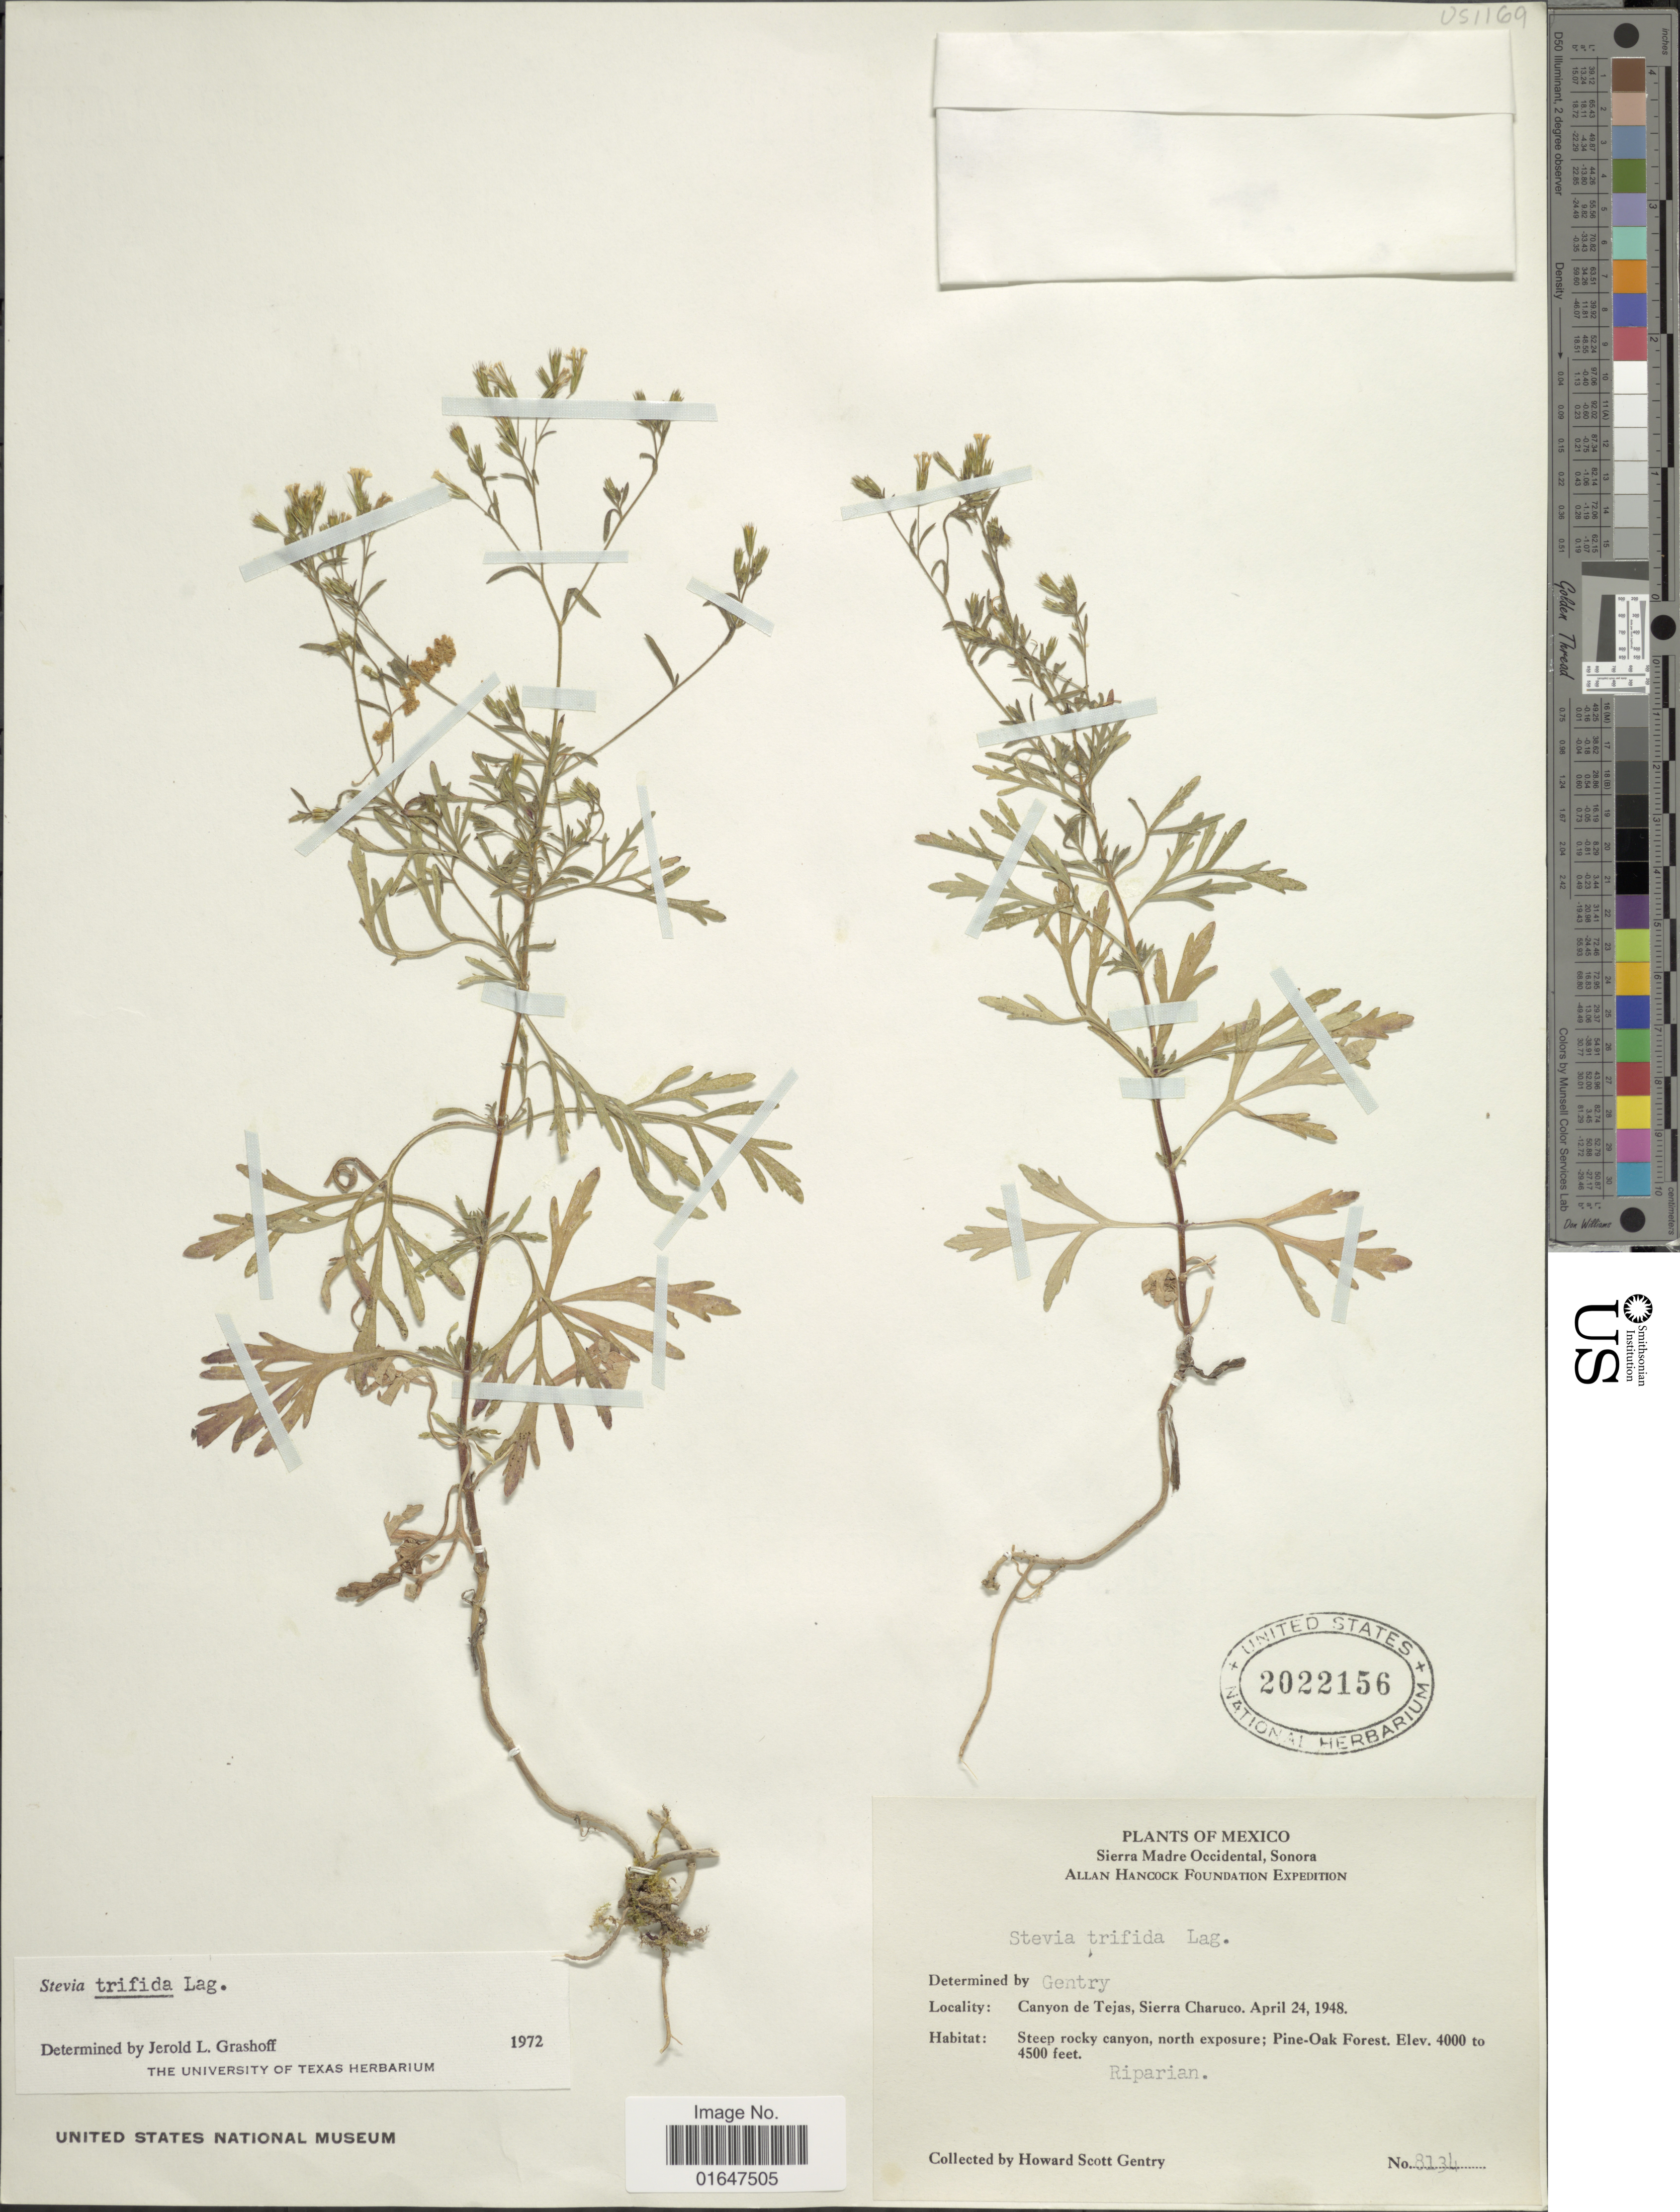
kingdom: Plantae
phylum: Tracheophyta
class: Magnoliopsida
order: Asterales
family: Asteraceae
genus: Stevia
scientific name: Stevia trifida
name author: Lag.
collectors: H. S. Gentry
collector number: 8134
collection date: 1948-04-24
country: Mexico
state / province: Sonora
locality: Sierra Madre Occidental, Canyon de Tejas, Sierra Charuco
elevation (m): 1219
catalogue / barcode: US 2022156